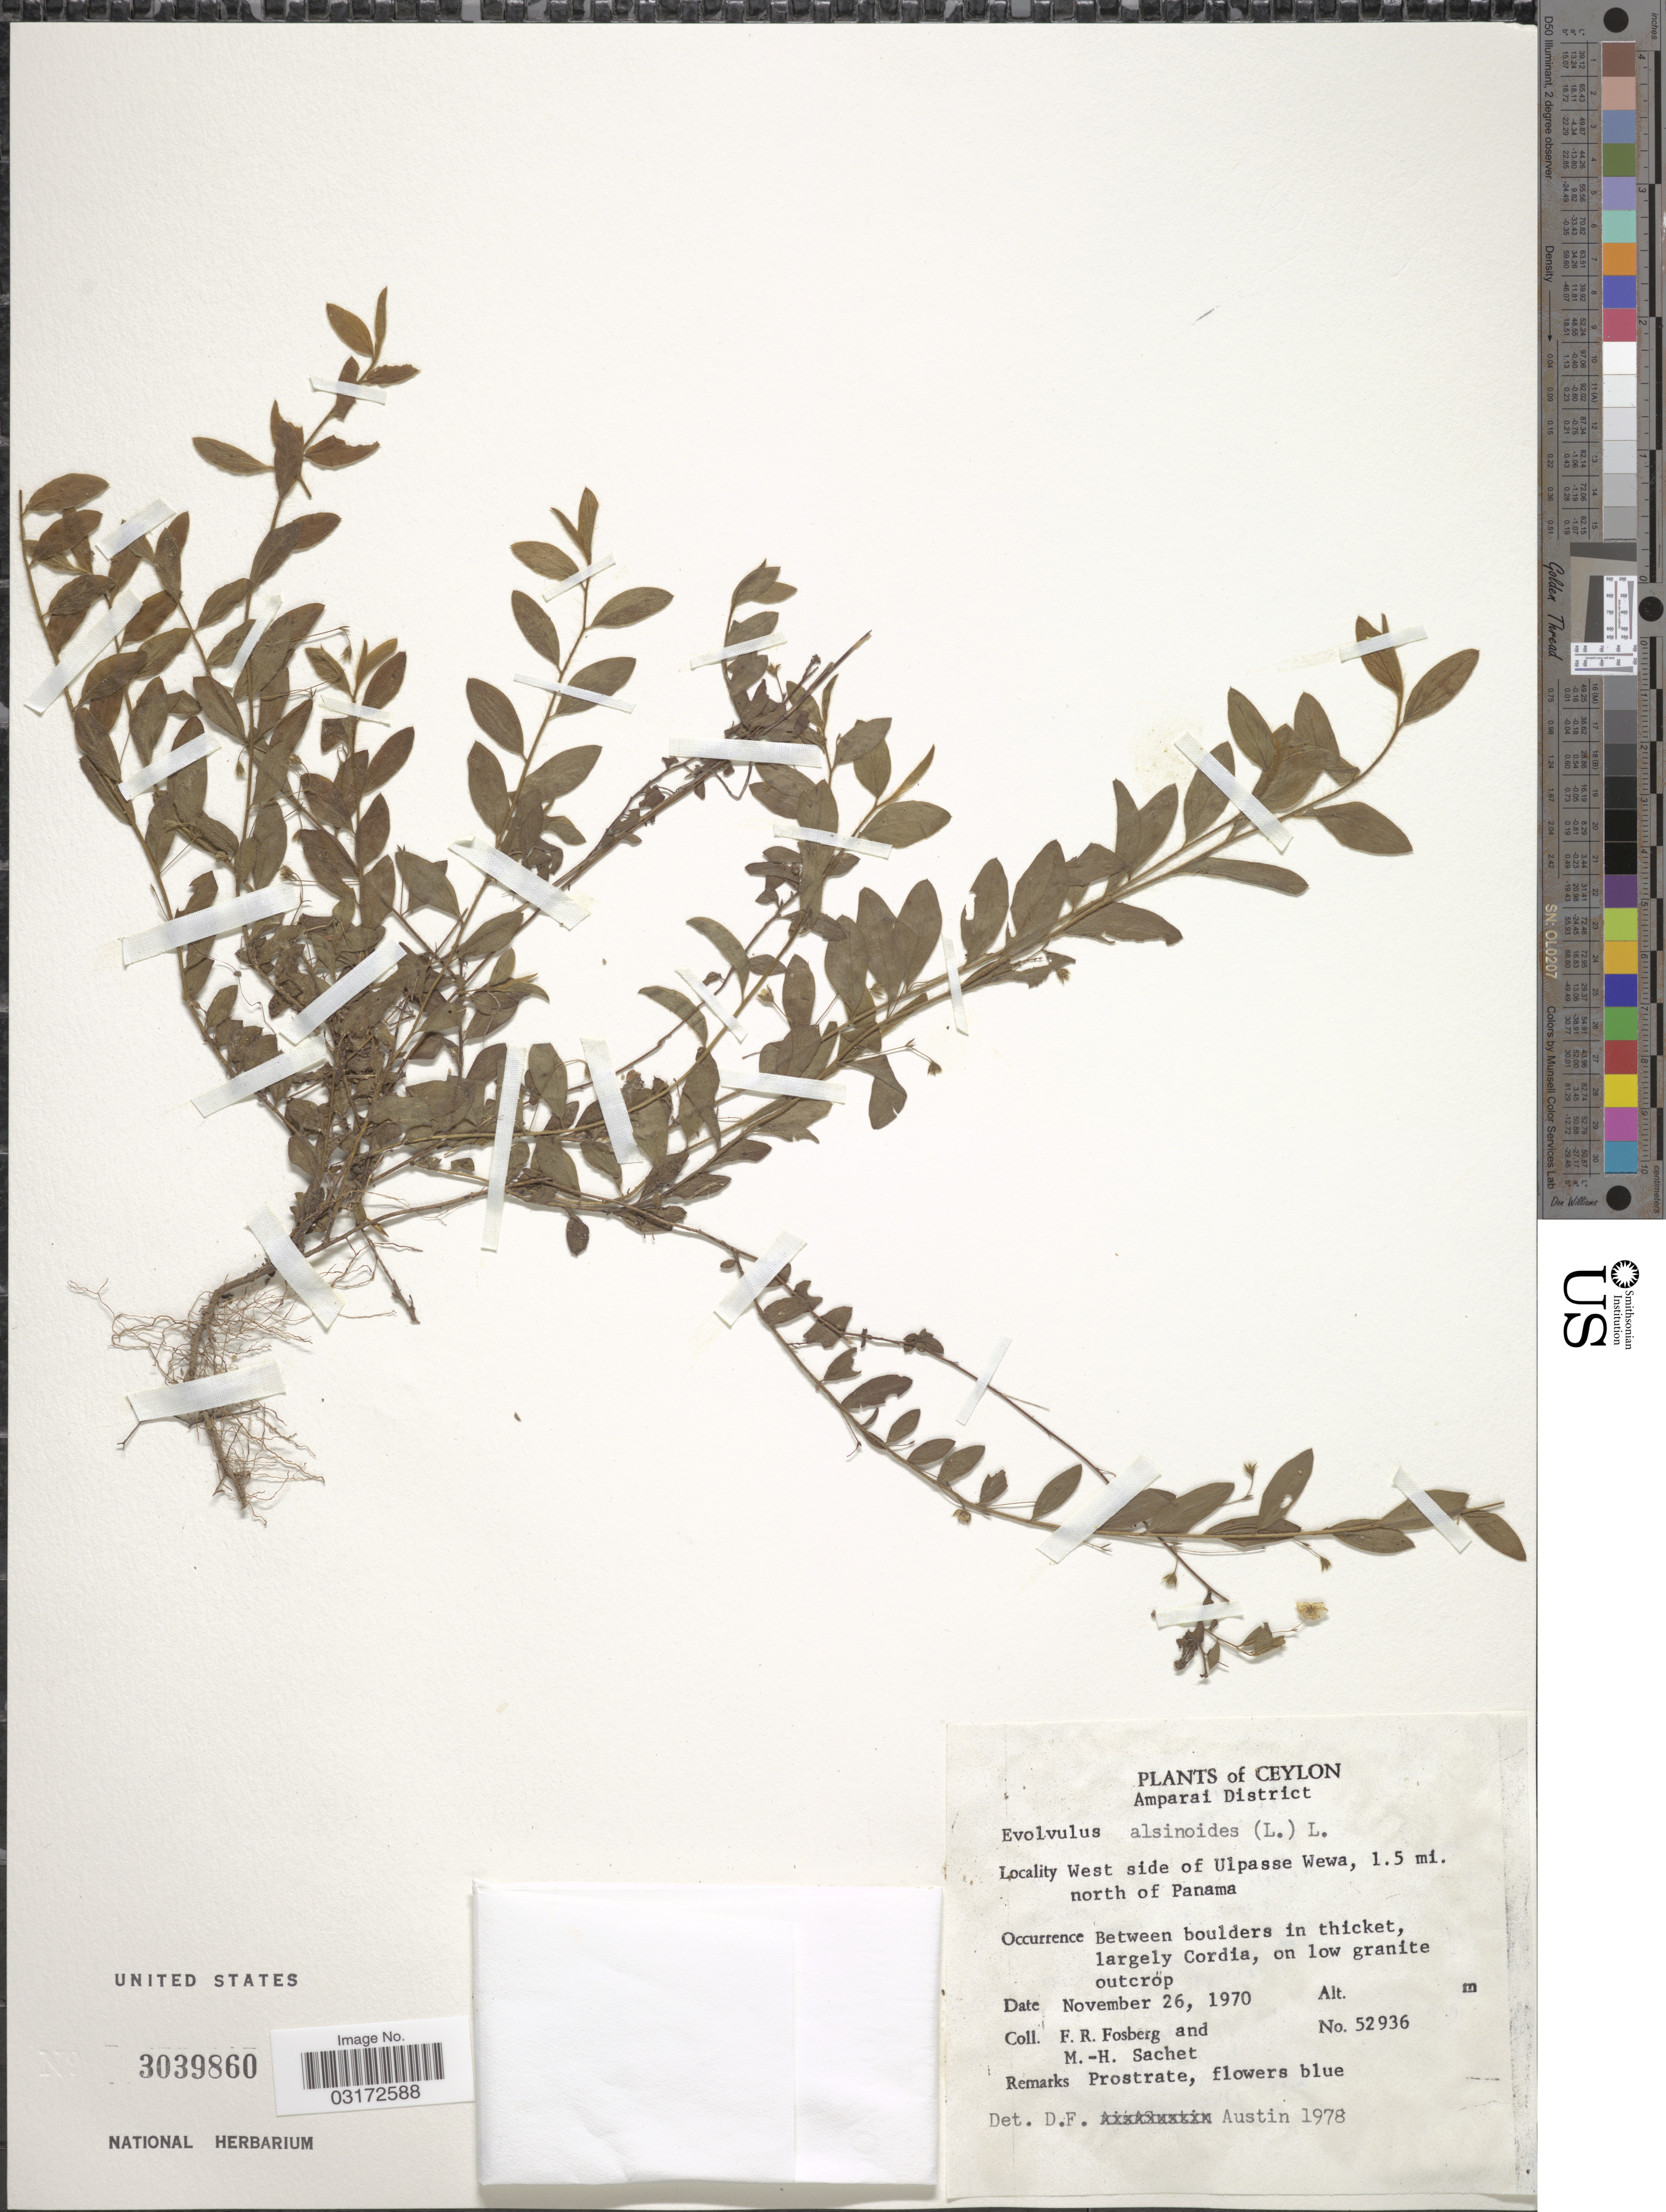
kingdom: Plantae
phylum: Tracheophyta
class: Magnoliopsida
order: Solanales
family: Convolvulaceae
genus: Evolvulus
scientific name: Evolvulus alsinoides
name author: (L.) L.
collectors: F. R. Fosberg & M.-H. Sachet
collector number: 52936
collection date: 1970-11-26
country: Sri Lanka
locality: Ceylon. Amparai District. West side of Ulpasse Wewa, 1.5 mi. north of Panama.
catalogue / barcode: US 3039860